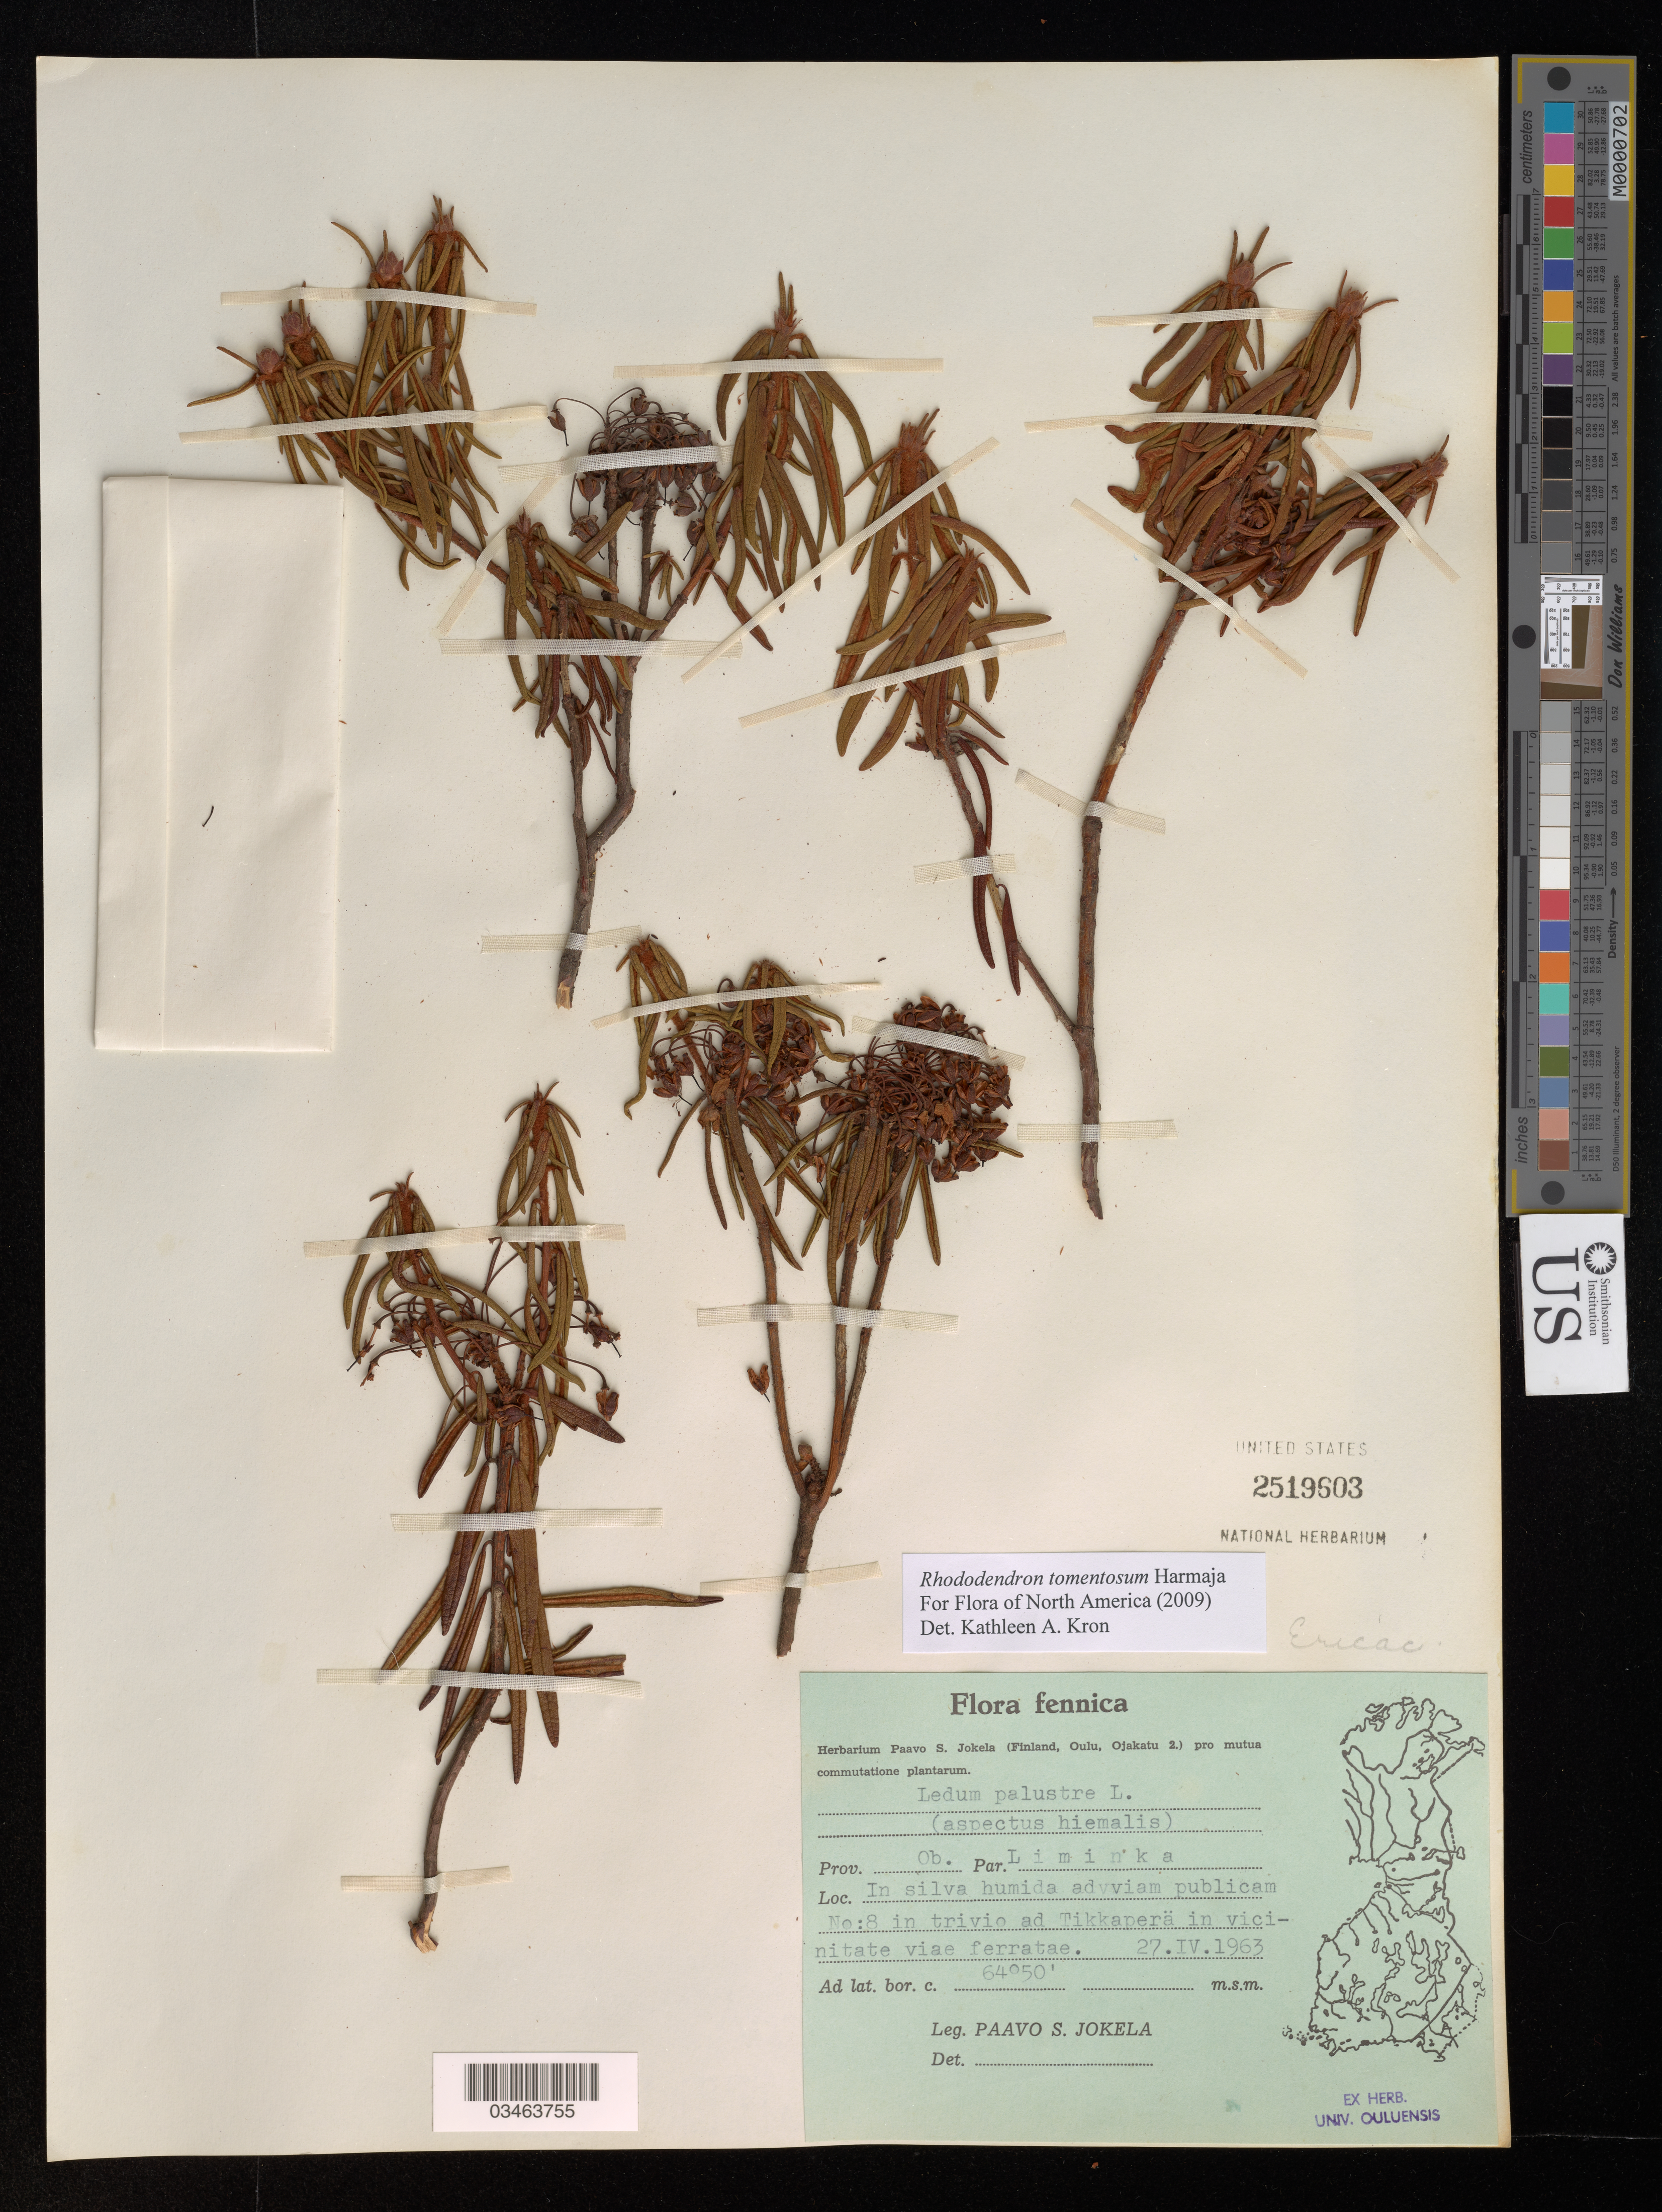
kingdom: Plantae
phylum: Tracheophyta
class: Magnoliopsida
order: Ericales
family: Ericaceae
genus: Rhododendron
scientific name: Rhododendron tomentosum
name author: Harmaja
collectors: P. Jokela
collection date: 1963-04-27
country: Finland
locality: Fennica. Prov. Ob. Par. Liminka. In silva humida ad viam publicam No:8 in trivio ad Tikkaperä in vicinitate viae ferratae.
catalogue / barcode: US 2519603